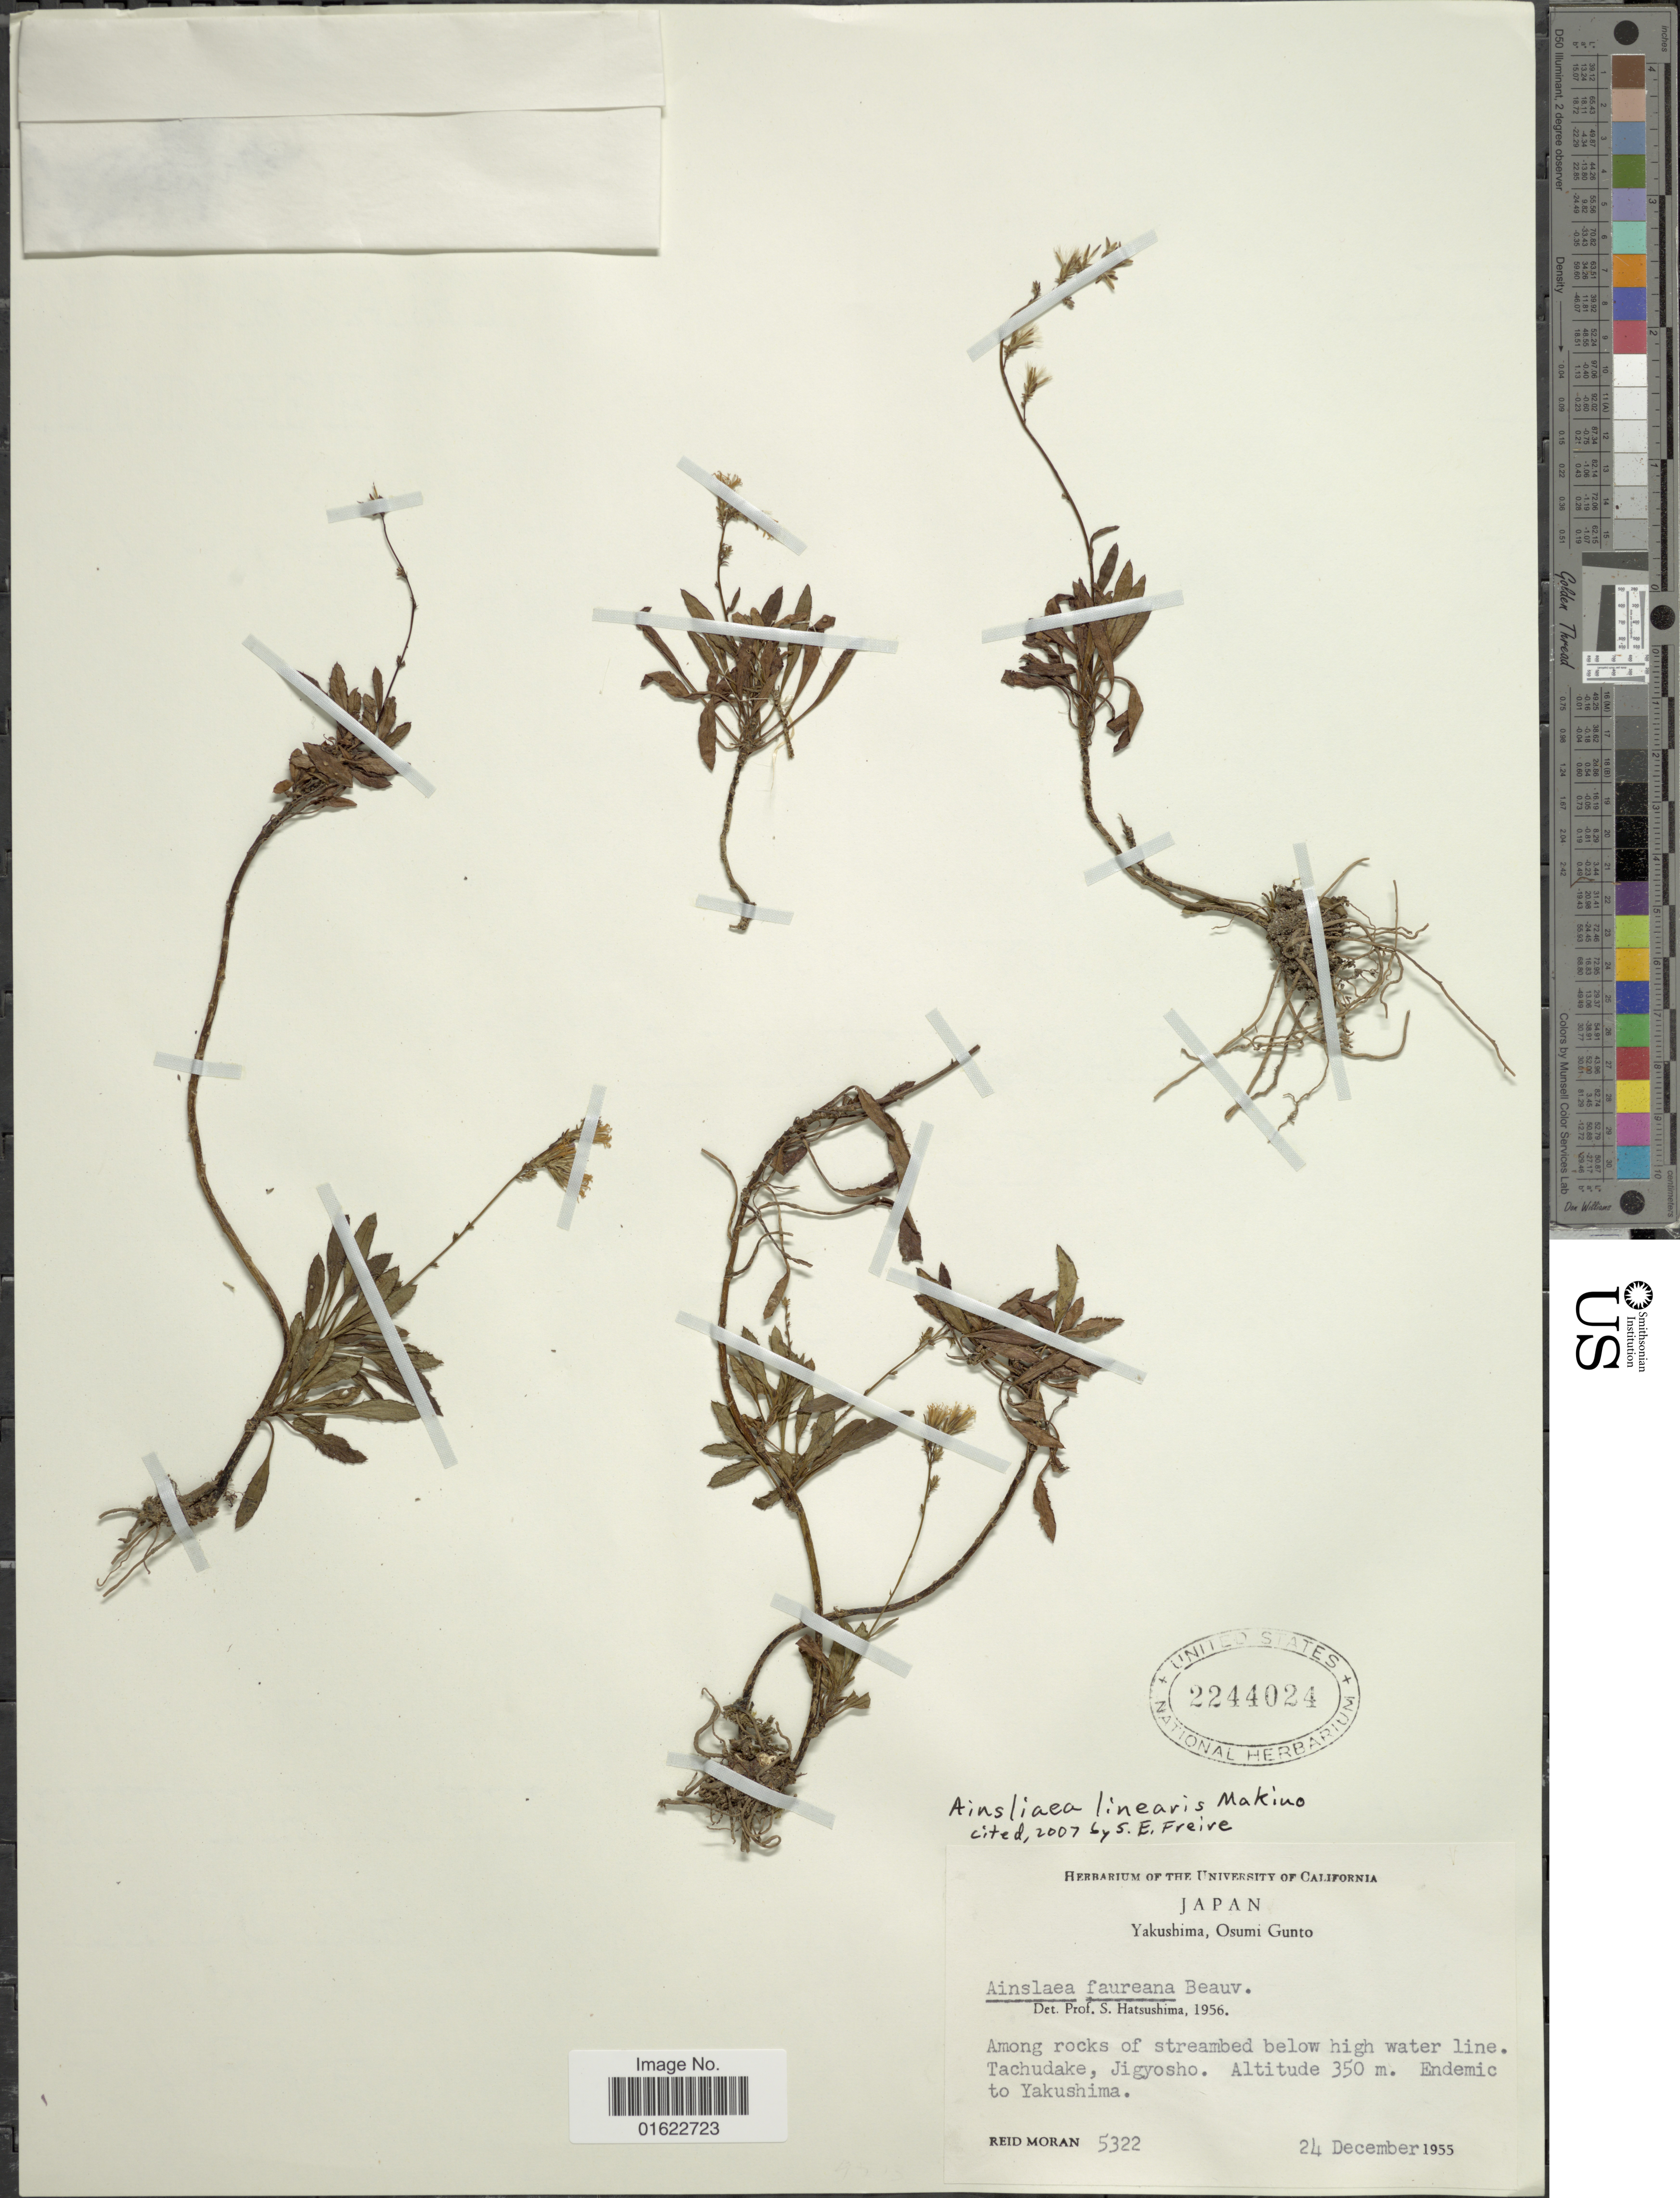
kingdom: Plantae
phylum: Tracheophyta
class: Magnoliopsida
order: Asterales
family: Asteraceae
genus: Ainsliaea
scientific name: Ainsliaea linearis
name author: Makino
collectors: R. Moran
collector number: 5322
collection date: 1955-12-24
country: Japan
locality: Yakushima, Osumi Gunto, Among rocks of streambed below high water line, Tachudake, Jigyosho, Endemic to Yakushima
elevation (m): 350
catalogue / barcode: US 2244024